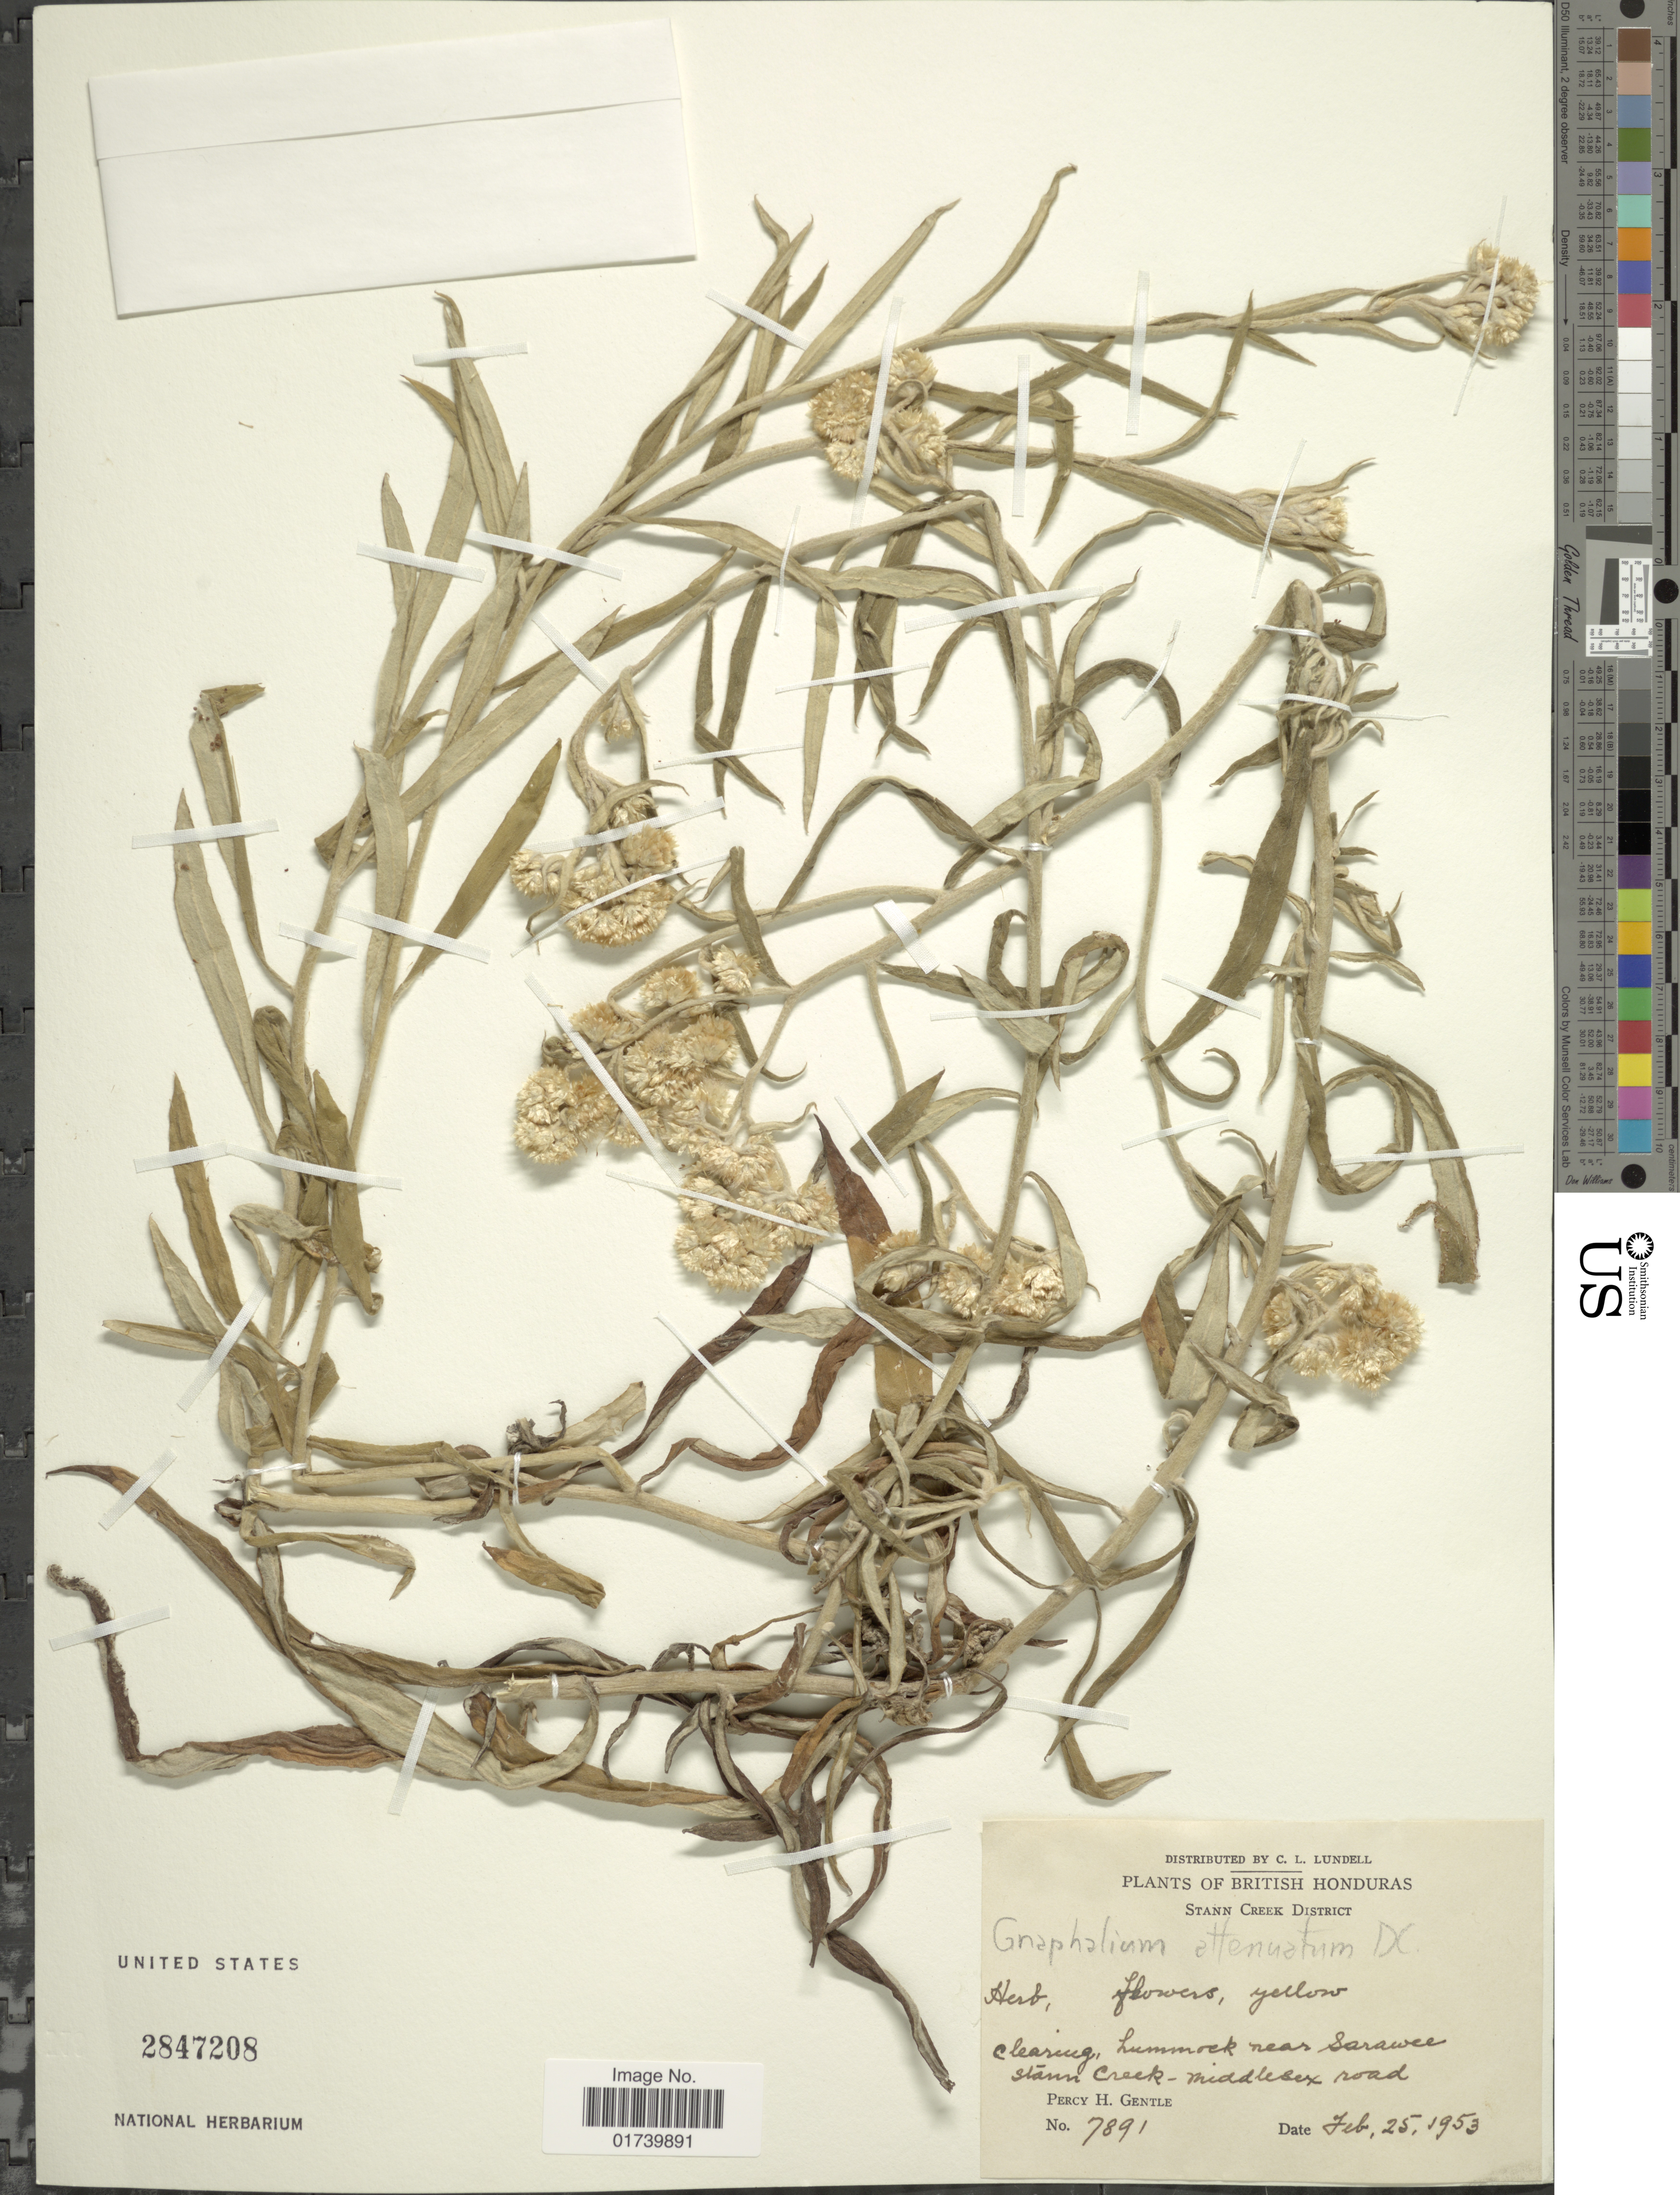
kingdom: Plantae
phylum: Tracheophyta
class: Magnoliopsida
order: Asterales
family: Asteraceae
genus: Pseudognaphalium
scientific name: Pseudognaphalium attenuatum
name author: (DC.) Anderb.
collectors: P. H. Gentle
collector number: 7891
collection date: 1953-02-25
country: Belize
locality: Stann Creek District, clearing, humock near Sarawee stan creek middle sex road.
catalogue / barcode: US 2847208